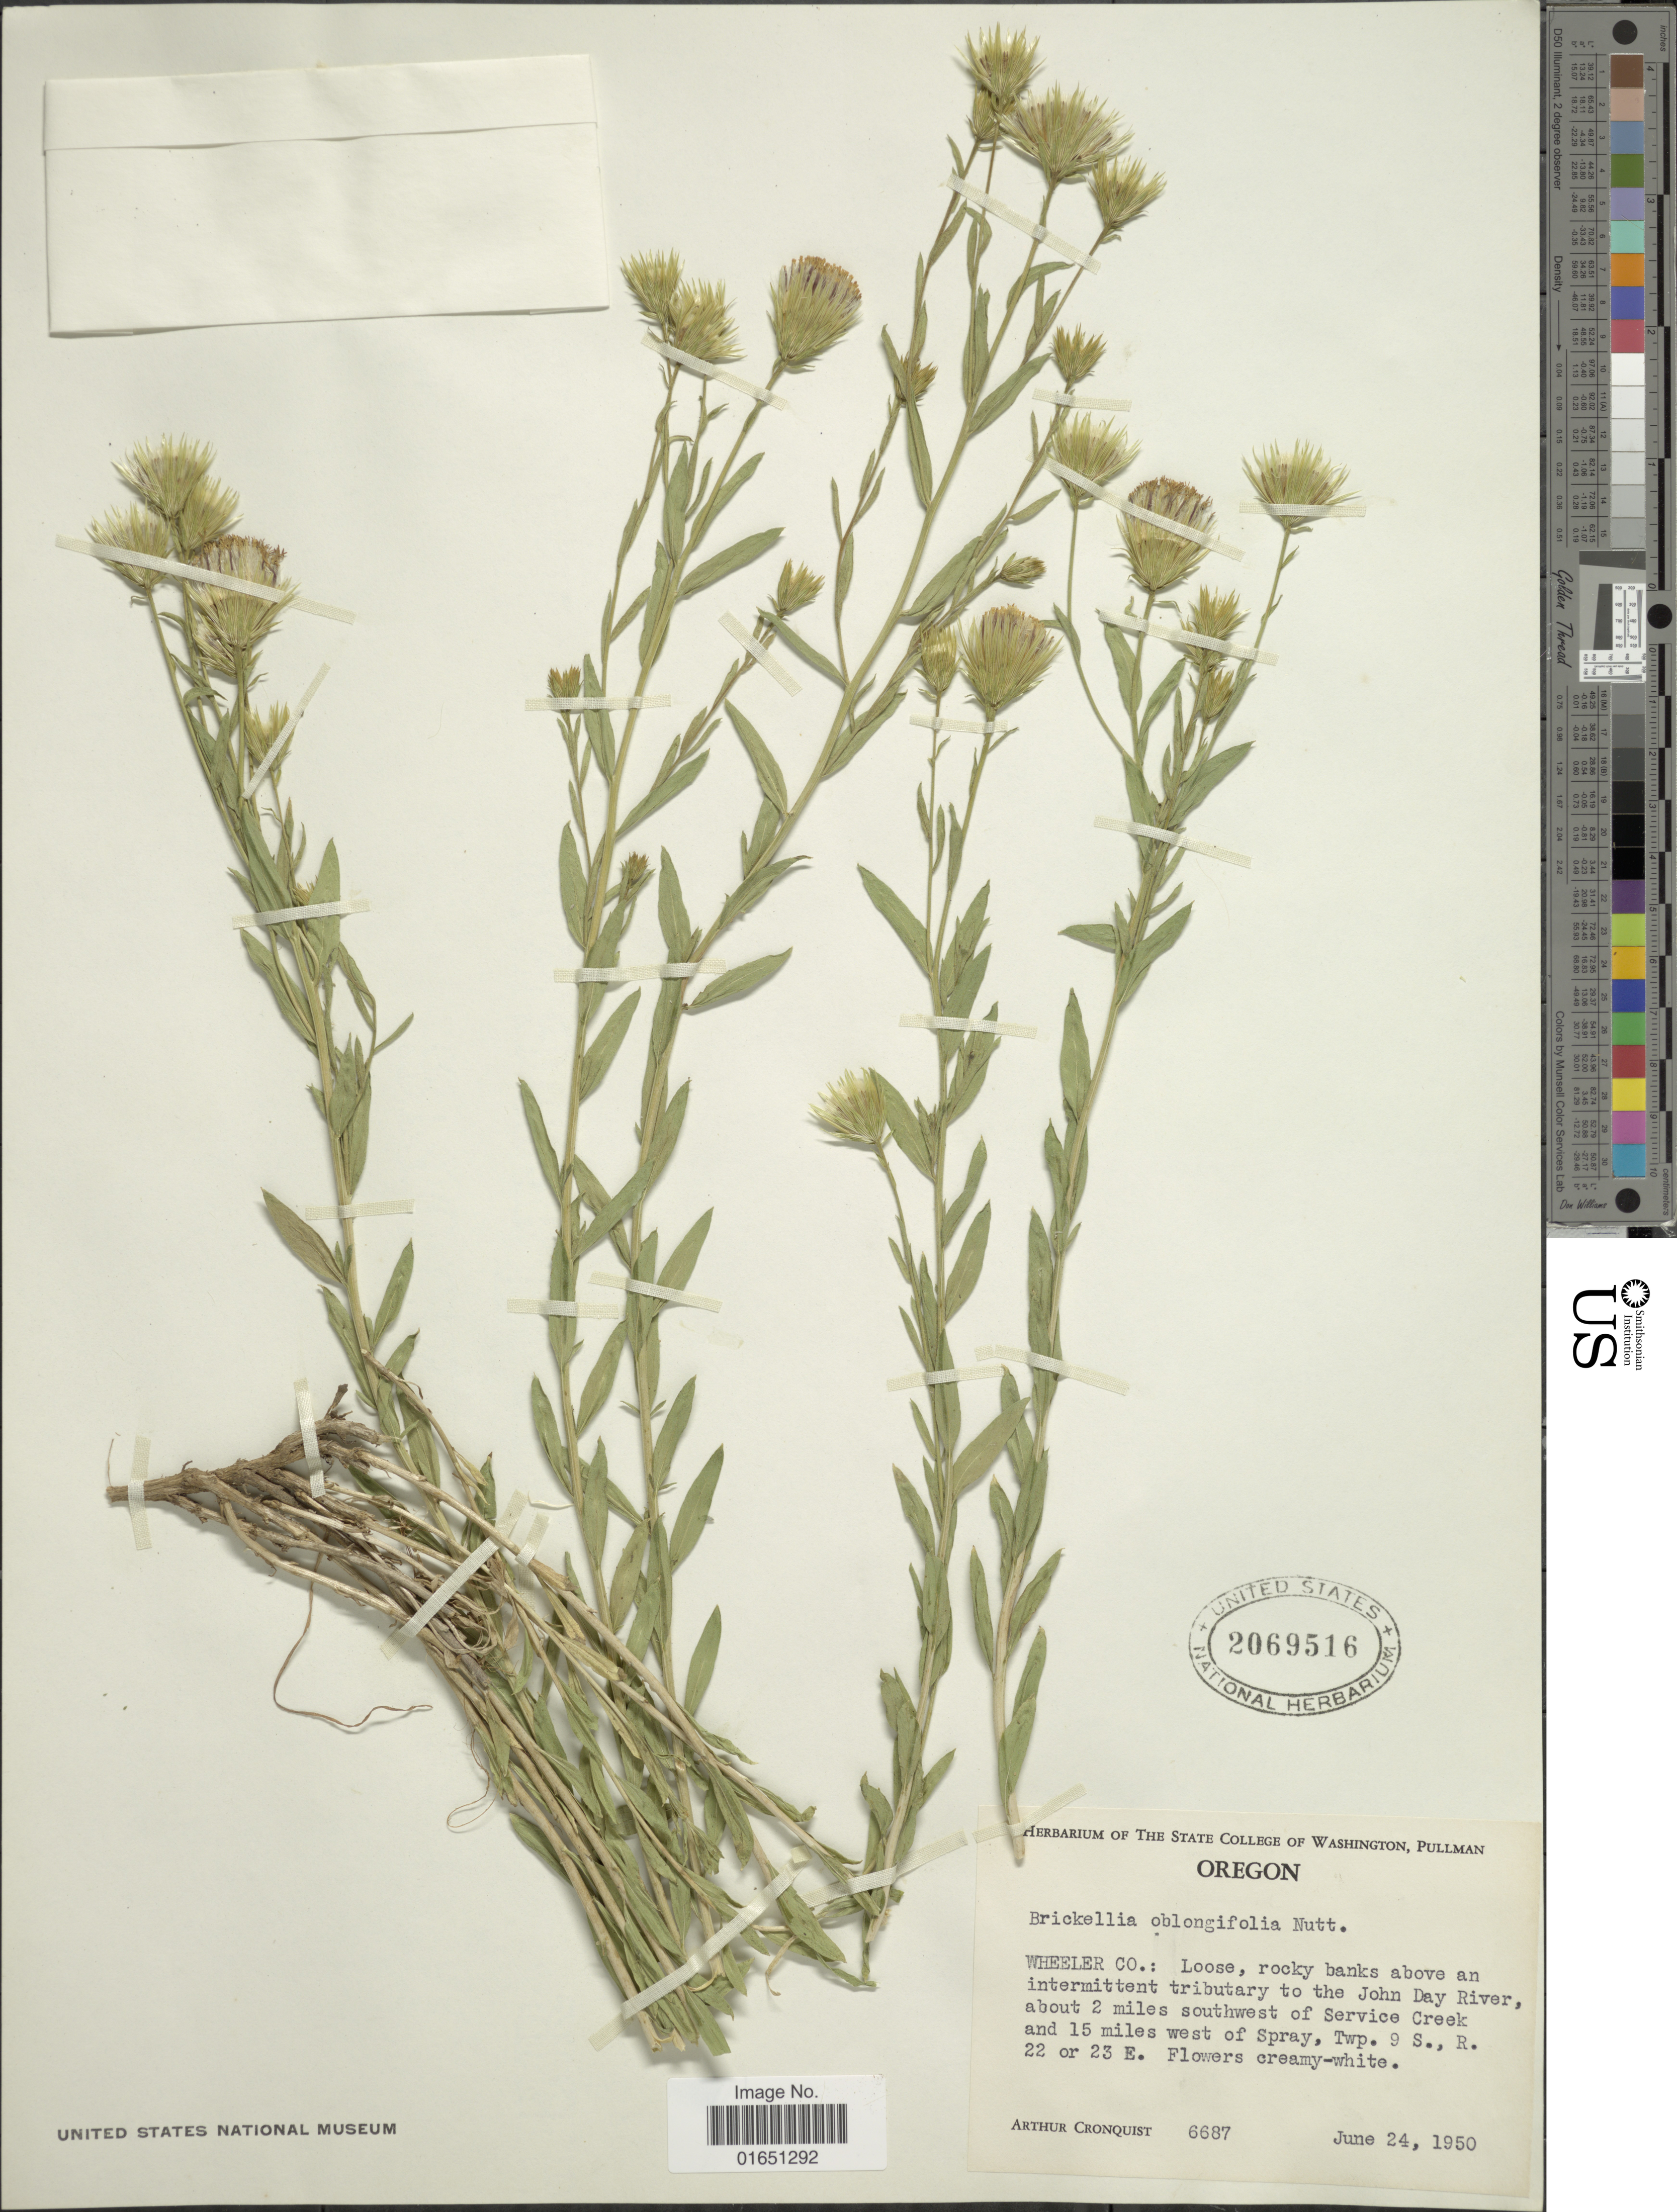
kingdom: Plantae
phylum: Tracheophyta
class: Magnoliopsida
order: Asterales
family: Asteraceae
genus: Brickellia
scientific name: Brickellia oblongifolia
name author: Nutt.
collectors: A. J. Cronquist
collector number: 6687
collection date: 1950-06-24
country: United States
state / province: Oregon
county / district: Wheeler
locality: Wheeler Co.: Loose, rocky banks above an intermittent tributary to the John Day River, about 2 miles southwest of Service CReek and 15 miles west of Spray, Twp. 9 s., R22 or 23 E.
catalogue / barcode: US 2069516